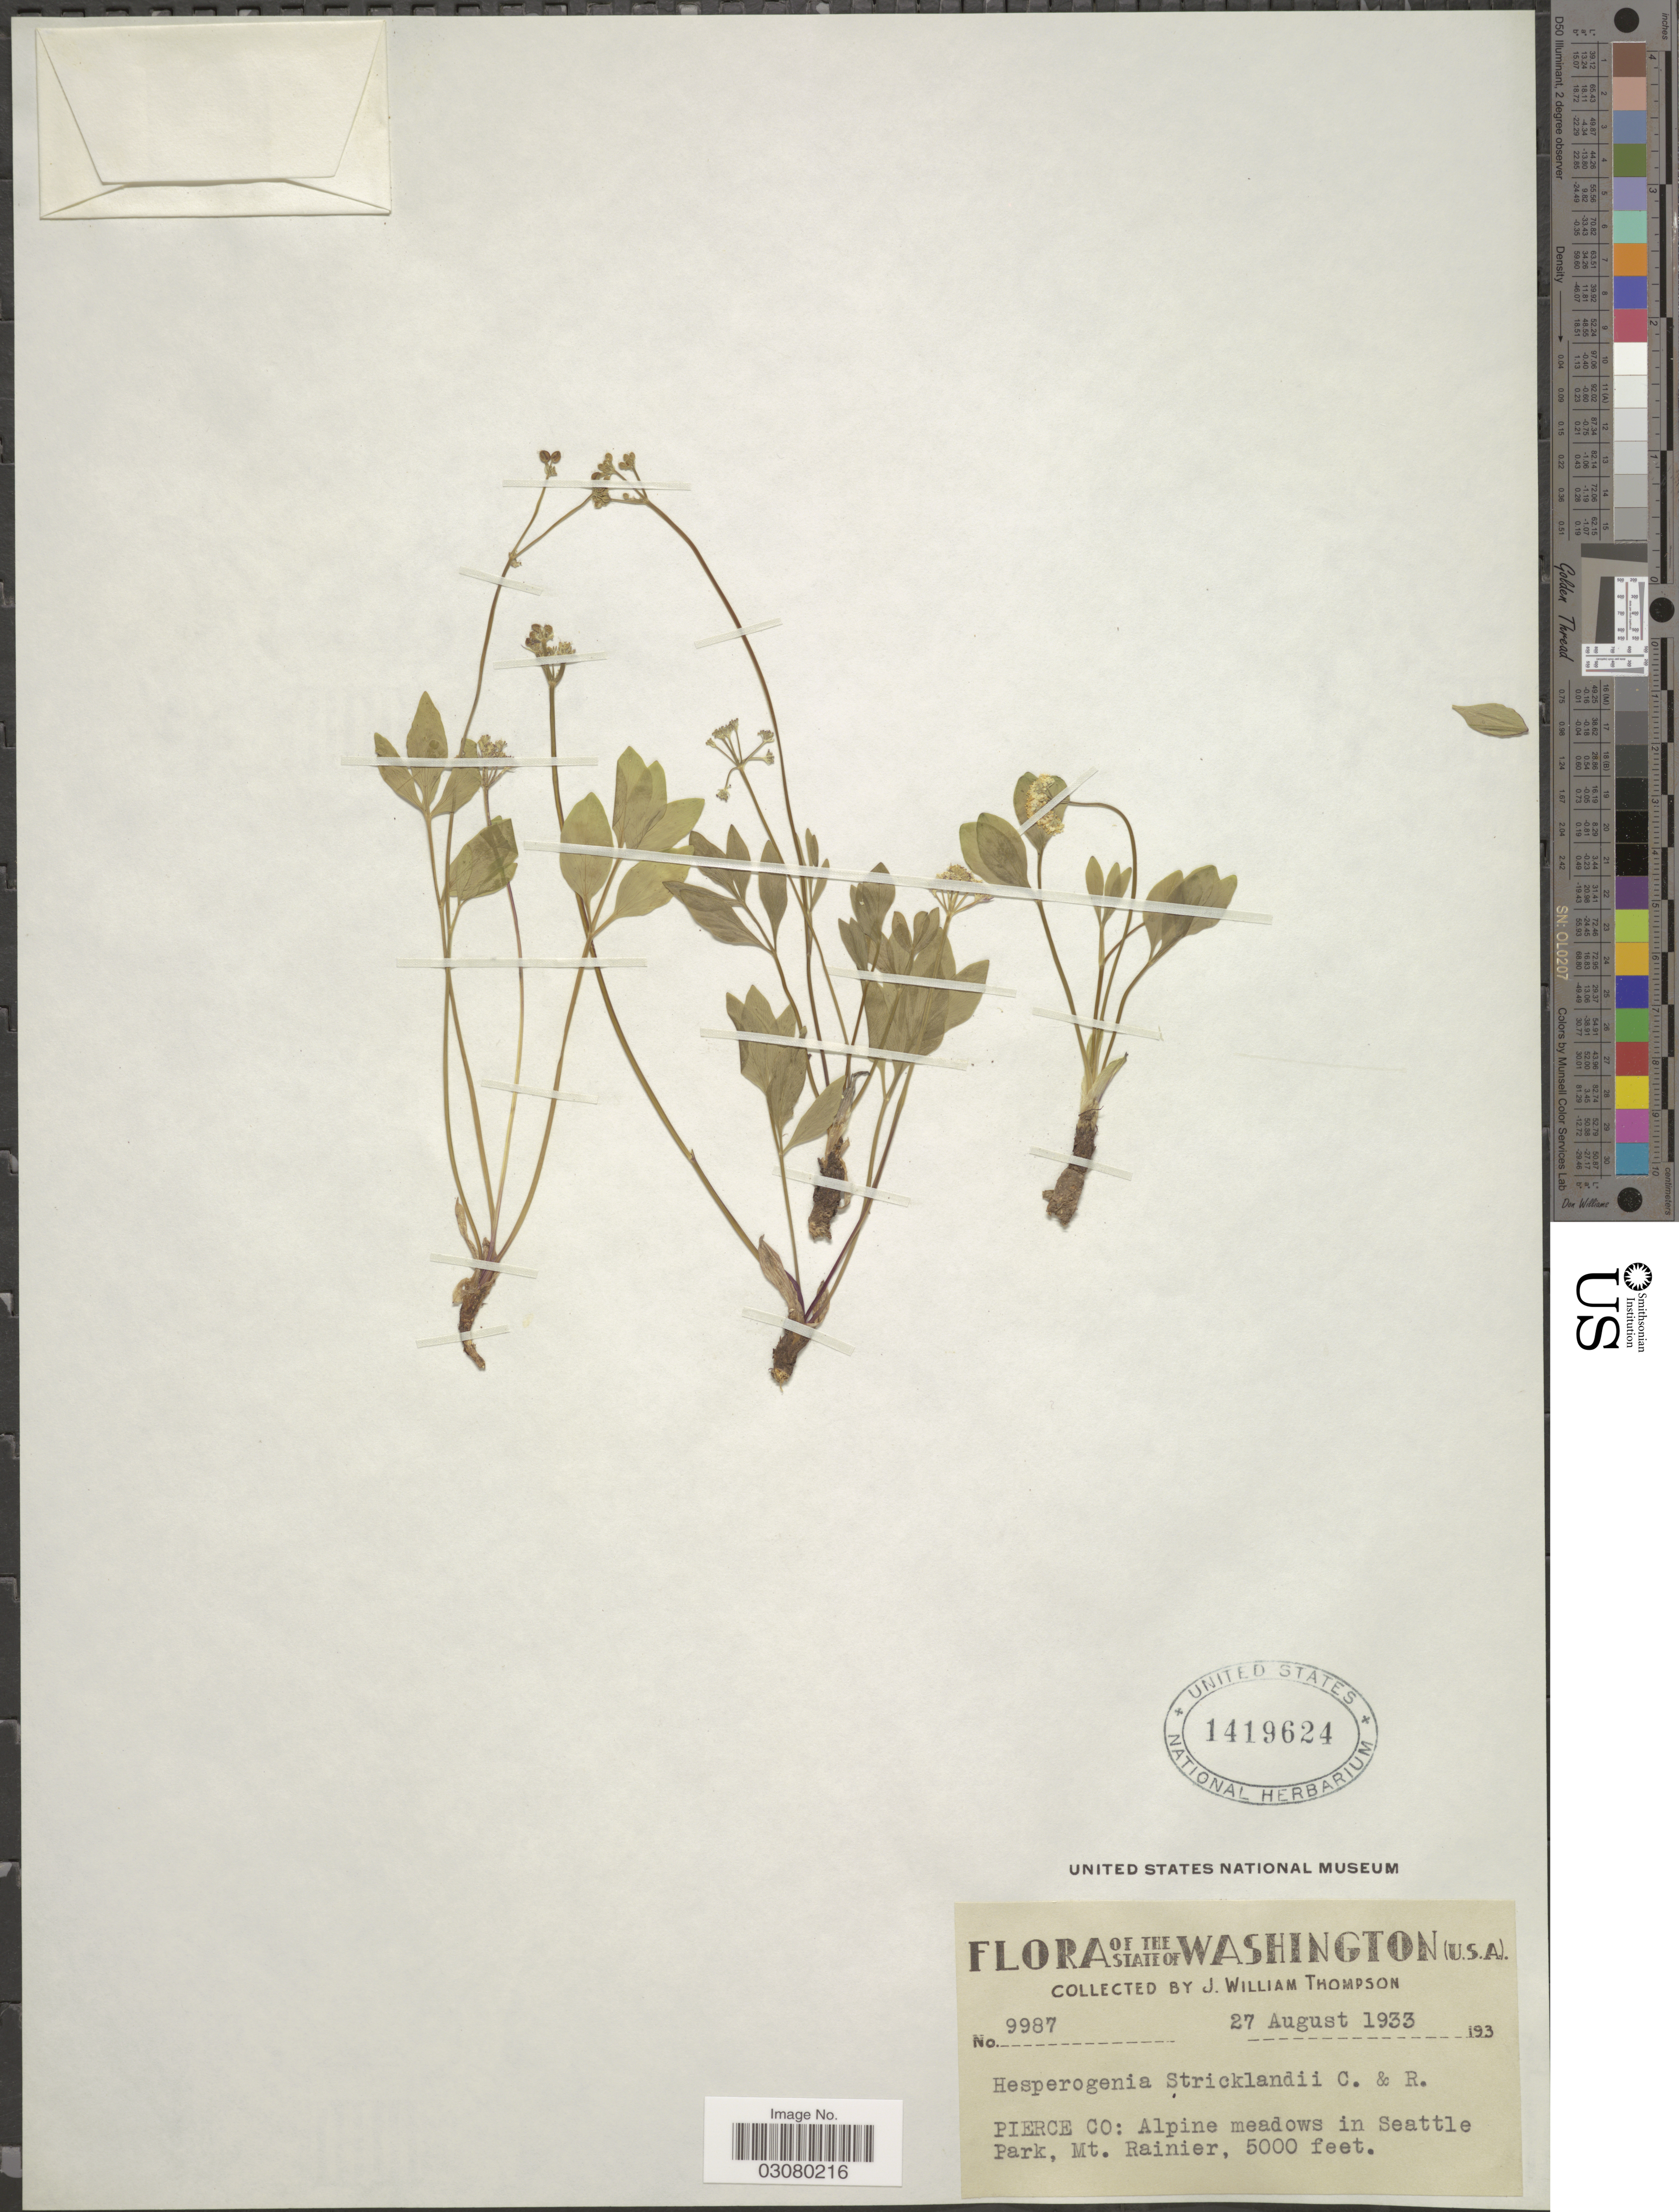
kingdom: Plantae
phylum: Tracheophyta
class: Magnoliopsida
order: Apiales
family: Apiaceae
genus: Hesperogenia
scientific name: Hesperogenia stricklandii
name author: J.M. Coult. & Rose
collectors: J. W. Thompson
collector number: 9987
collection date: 1933-08-27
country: United States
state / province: Washington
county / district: Pierce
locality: Pierce Co: Alpine meadow in Seattle Park, Mt. Rainier.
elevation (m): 1524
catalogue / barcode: US 1419624